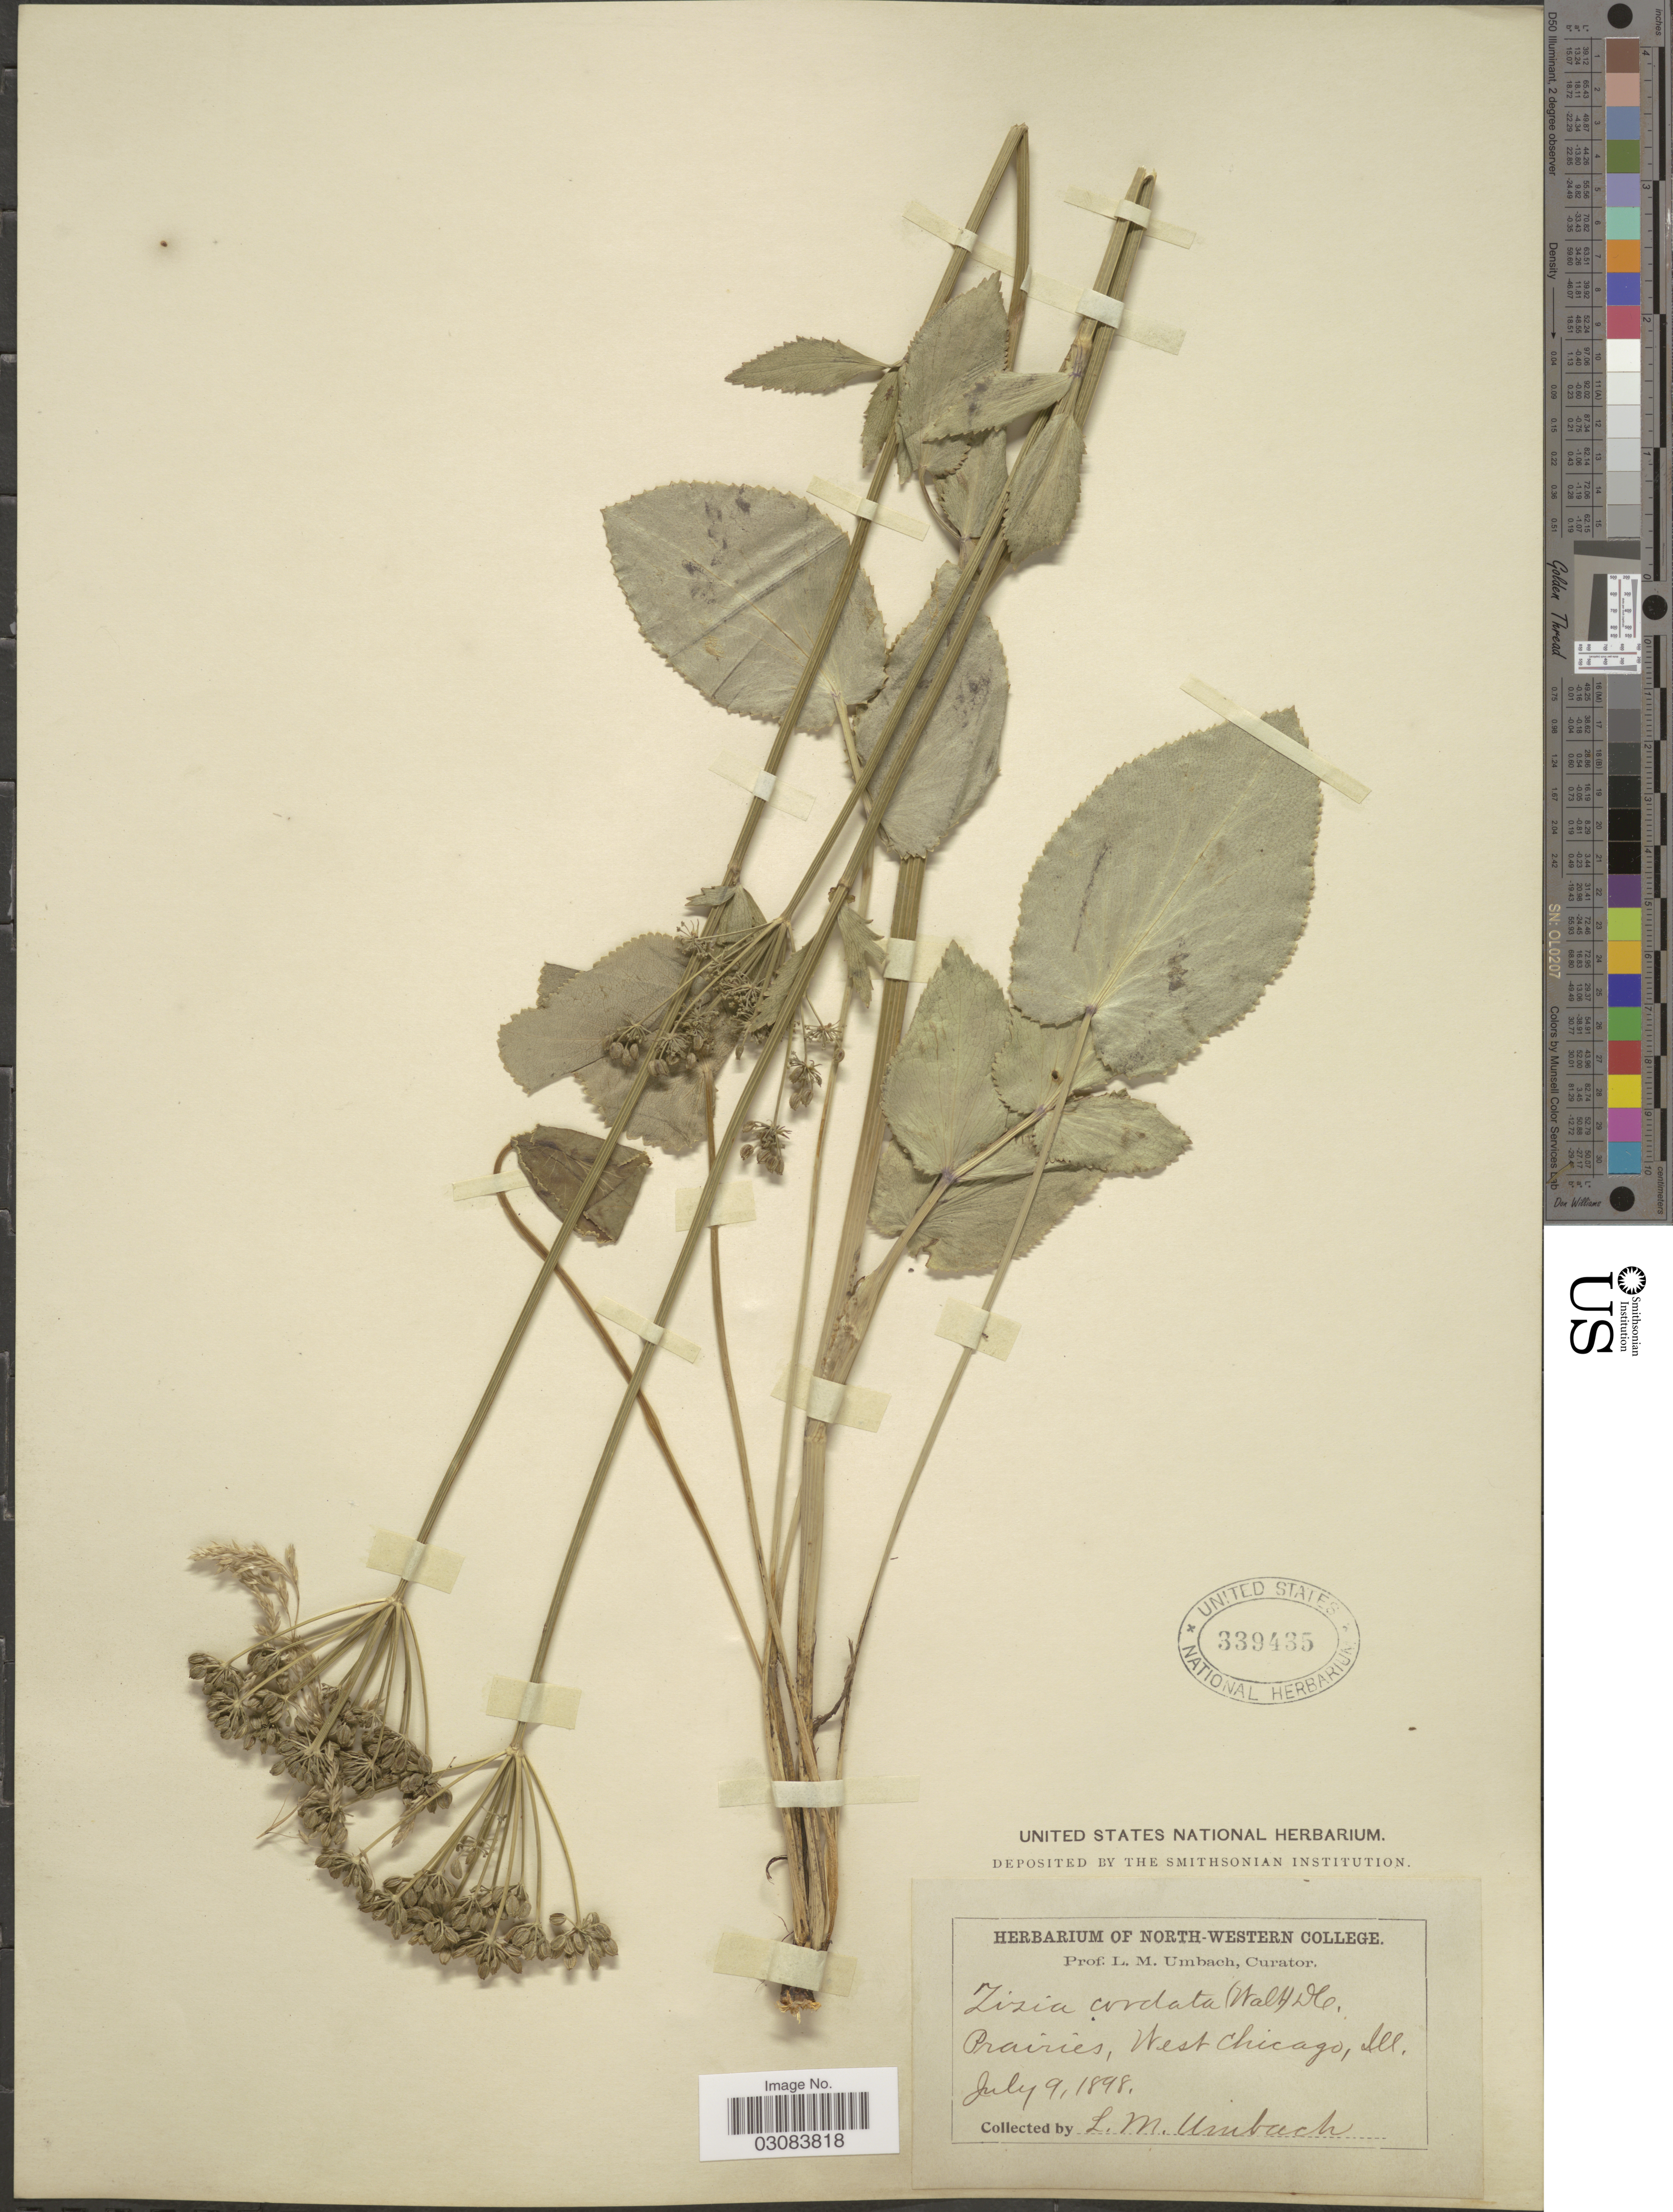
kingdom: Plantae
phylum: Tracheophyta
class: Magnoliopsida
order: Apiales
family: Apiaceae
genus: Zizia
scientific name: Zizia aptera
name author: (A. Gray) Fernald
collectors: L. M. Umbach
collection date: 1898-07-09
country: United States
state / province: Illinois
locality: Prairies, West Chicago.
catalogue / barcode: US 339435